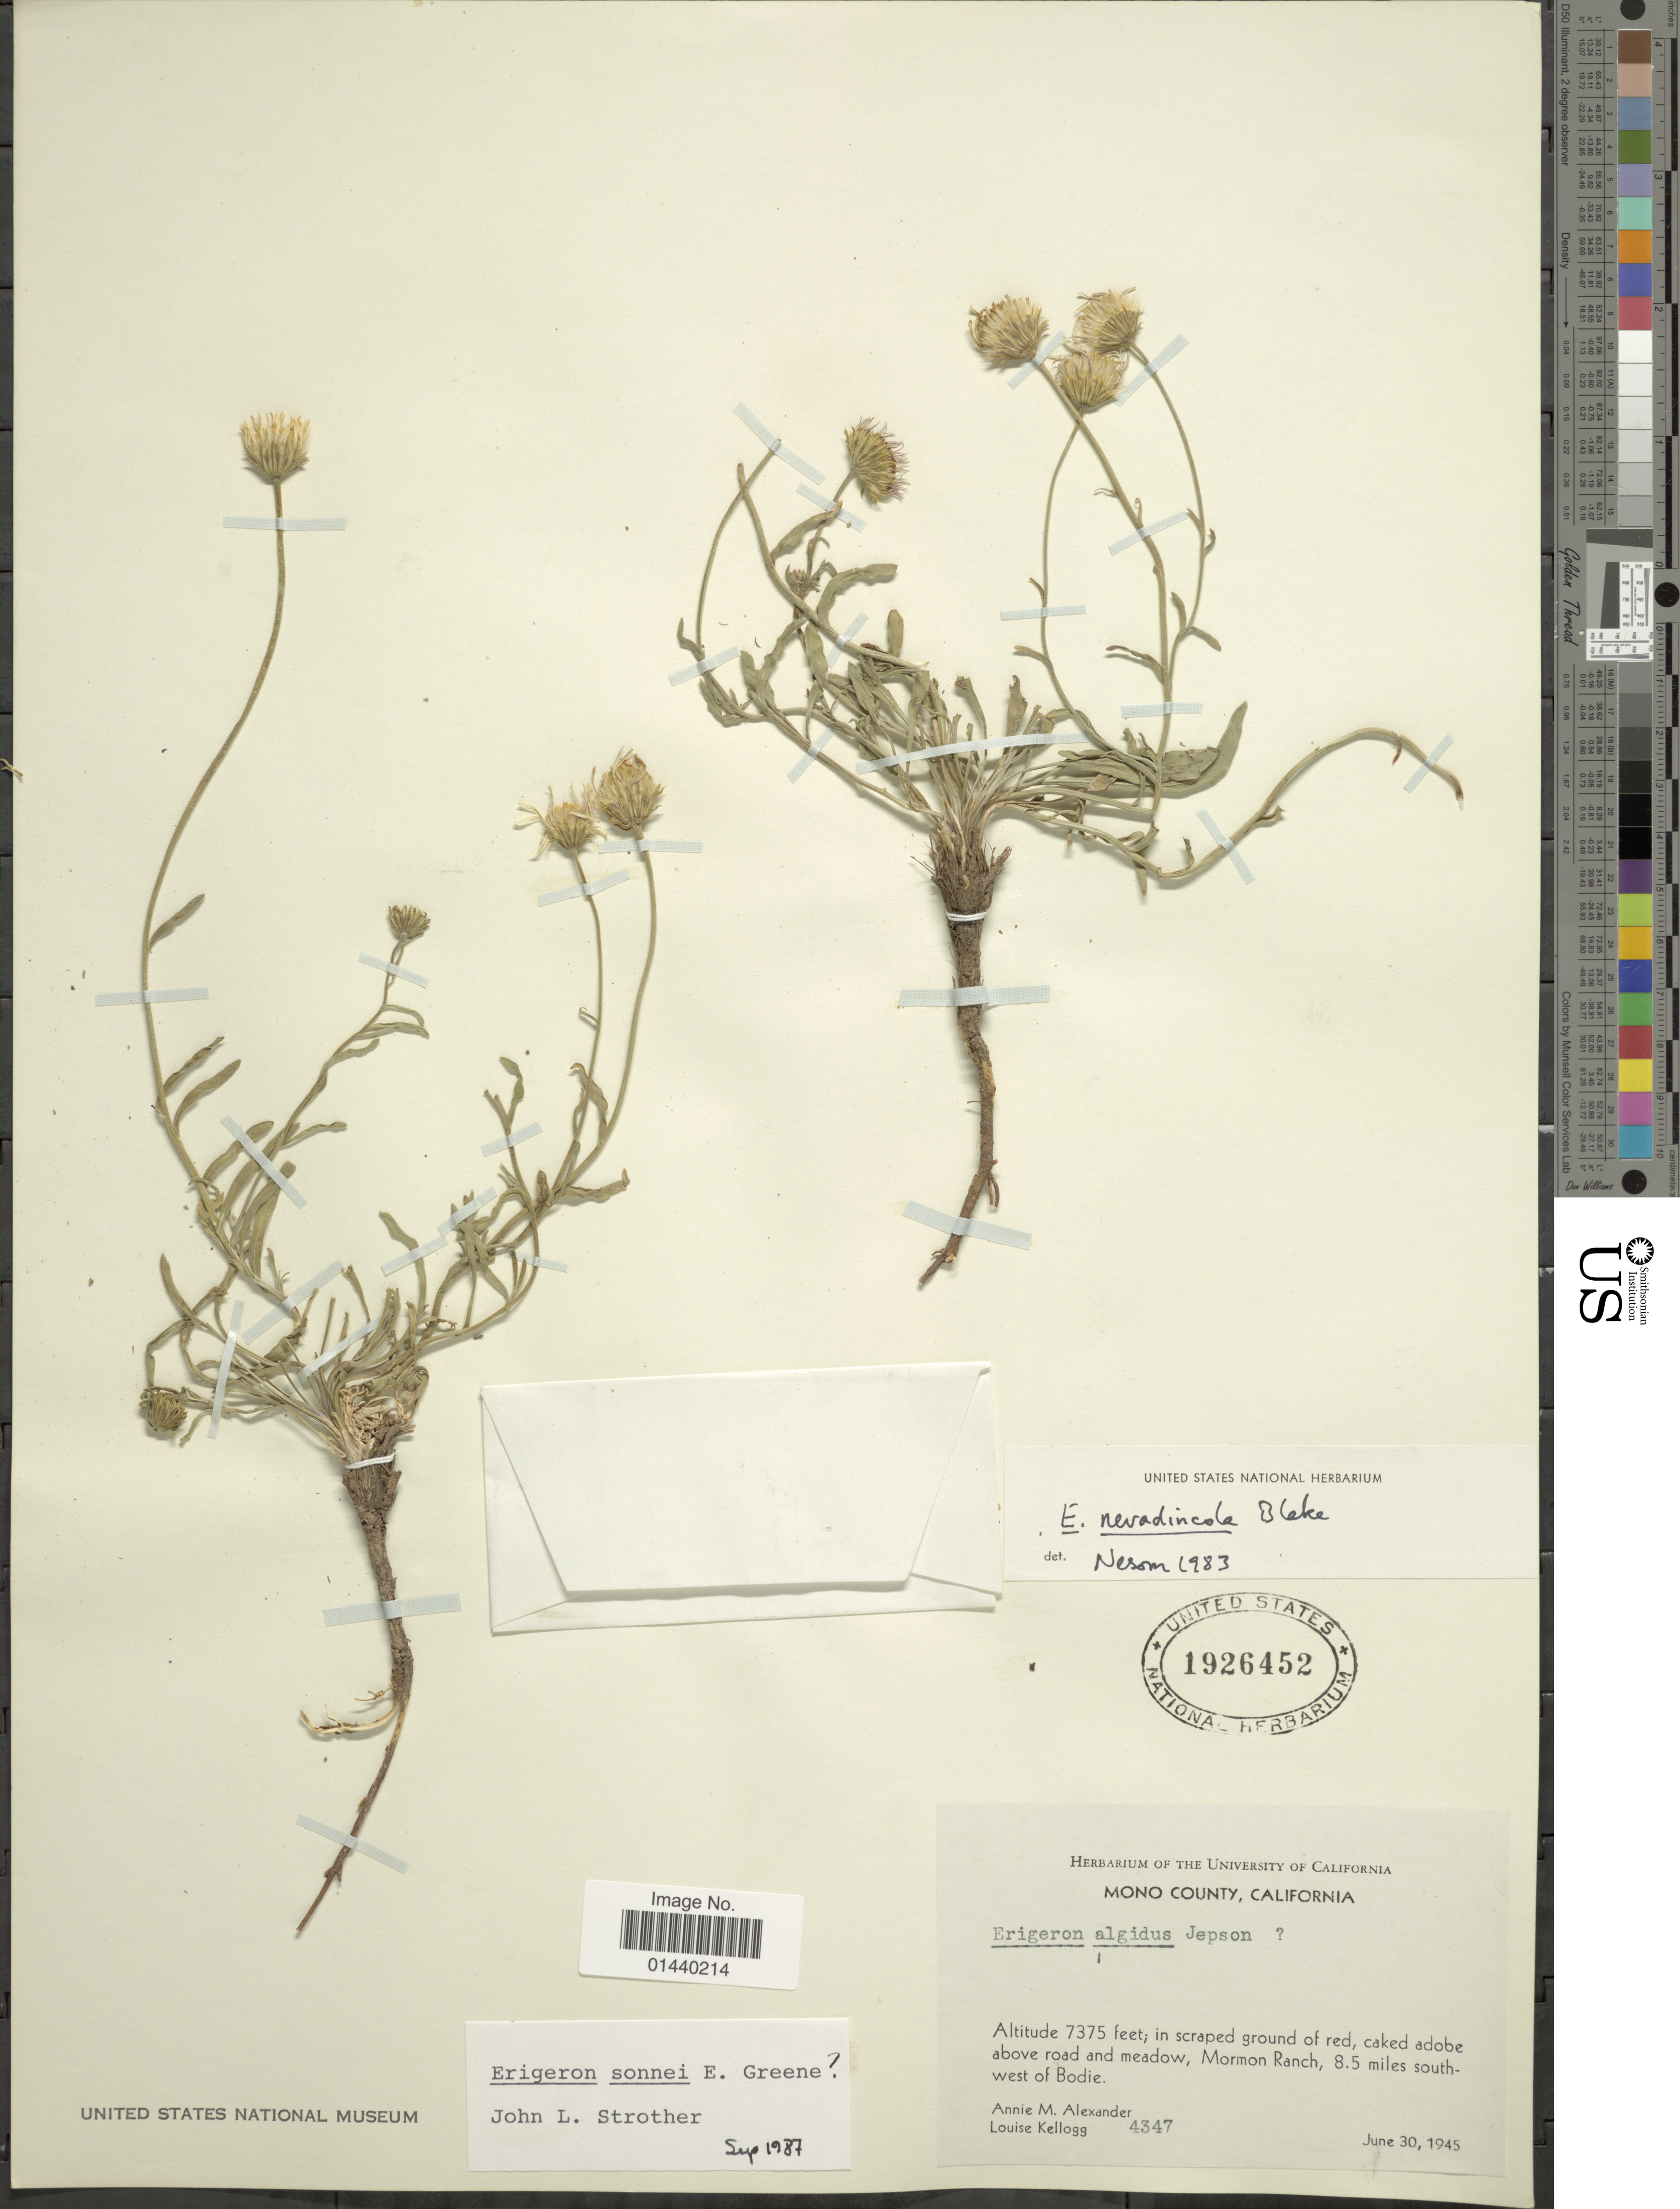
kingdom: Plantae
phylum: Tracheophyta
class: Magnoliopsida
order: Asterales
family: Asteraceae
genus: Erigeron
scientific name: Erigeron sonnei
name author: Greene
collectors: A. M. Alexander & L. Kellogg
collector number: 4347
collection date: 1945-06-30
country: United States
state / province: California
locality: Caked adobe above road and meadow, Mormon Ranch, 8.5 miles south-west of Bodie.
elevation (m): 2248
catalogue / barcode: US 1926452